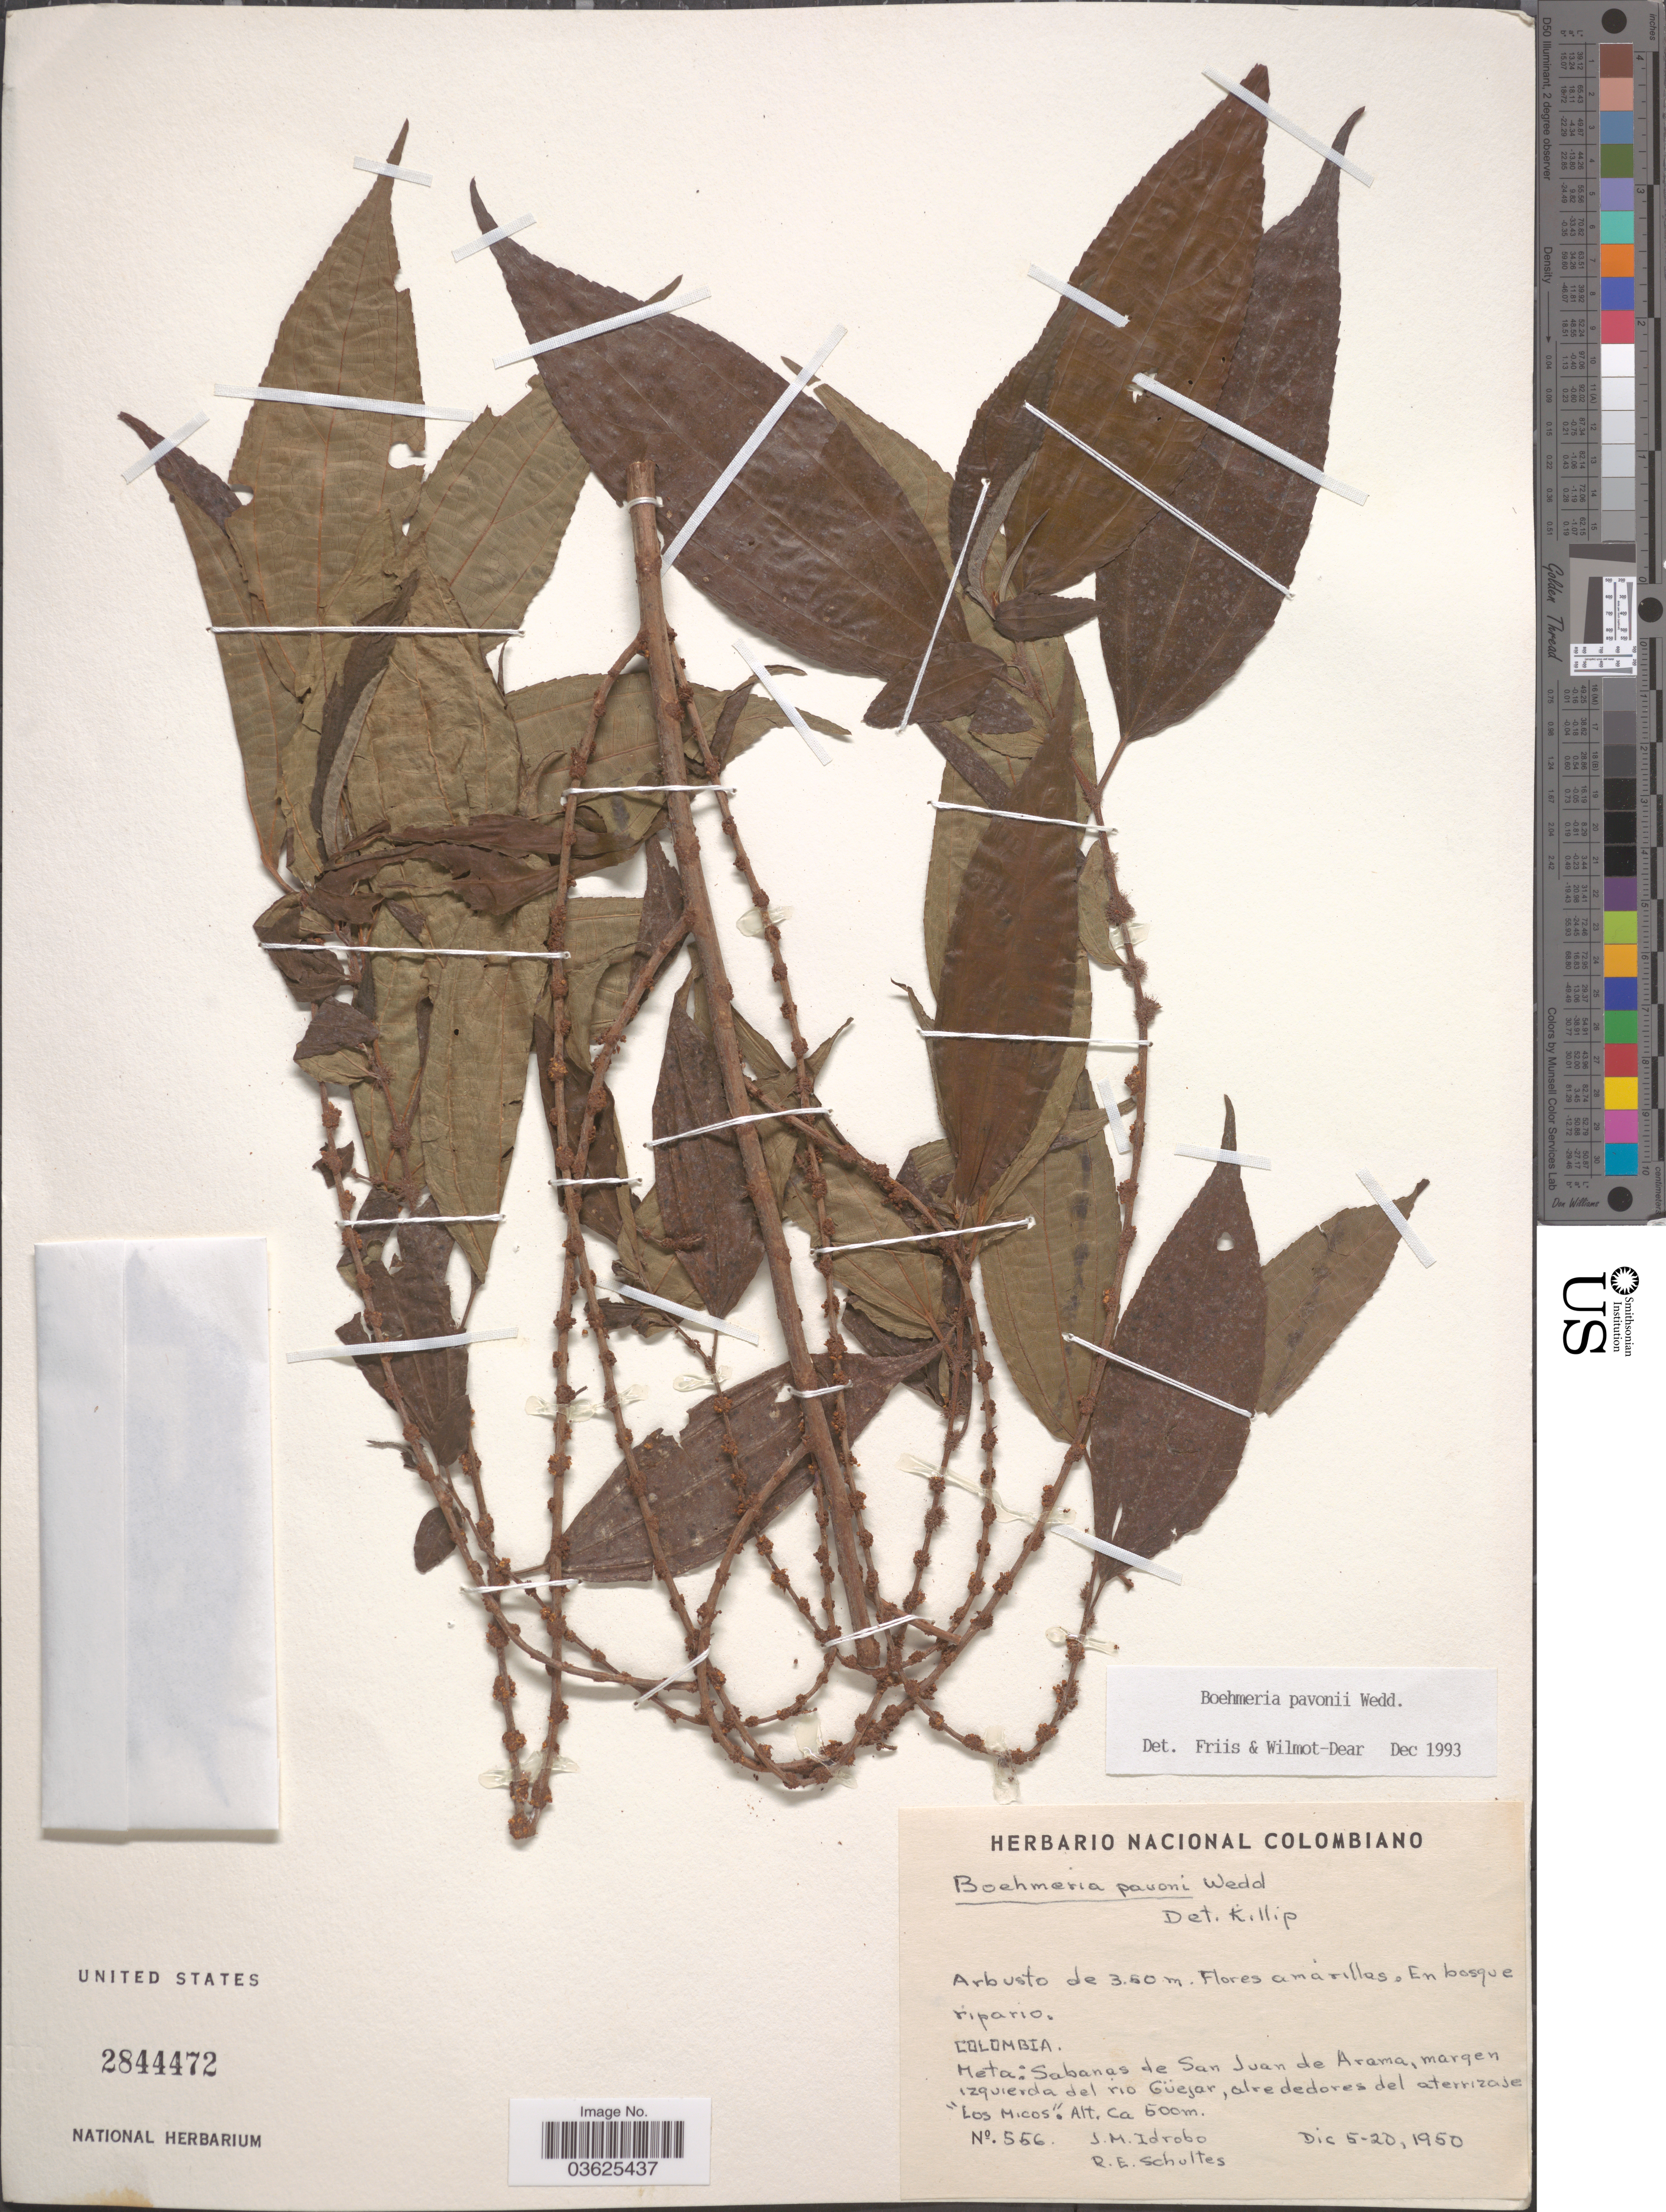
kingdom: Plantae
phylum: Tracheophyta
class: Magnoliopsida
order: Rosales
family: Urticaceae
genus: Boehmeria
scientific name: Boehmeria pavonii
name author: Wedd.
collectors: J. M. Idrobo & R. E. Schultes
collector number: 556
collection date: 1950-12-05/1950-12-20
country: Colombia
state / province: Meta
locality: Sabanas de San Juan de Arama, margen izquierda del rio Güejar, alrededores del aterrizaje "Los Micos".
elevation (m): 500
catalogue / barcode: US 2844472